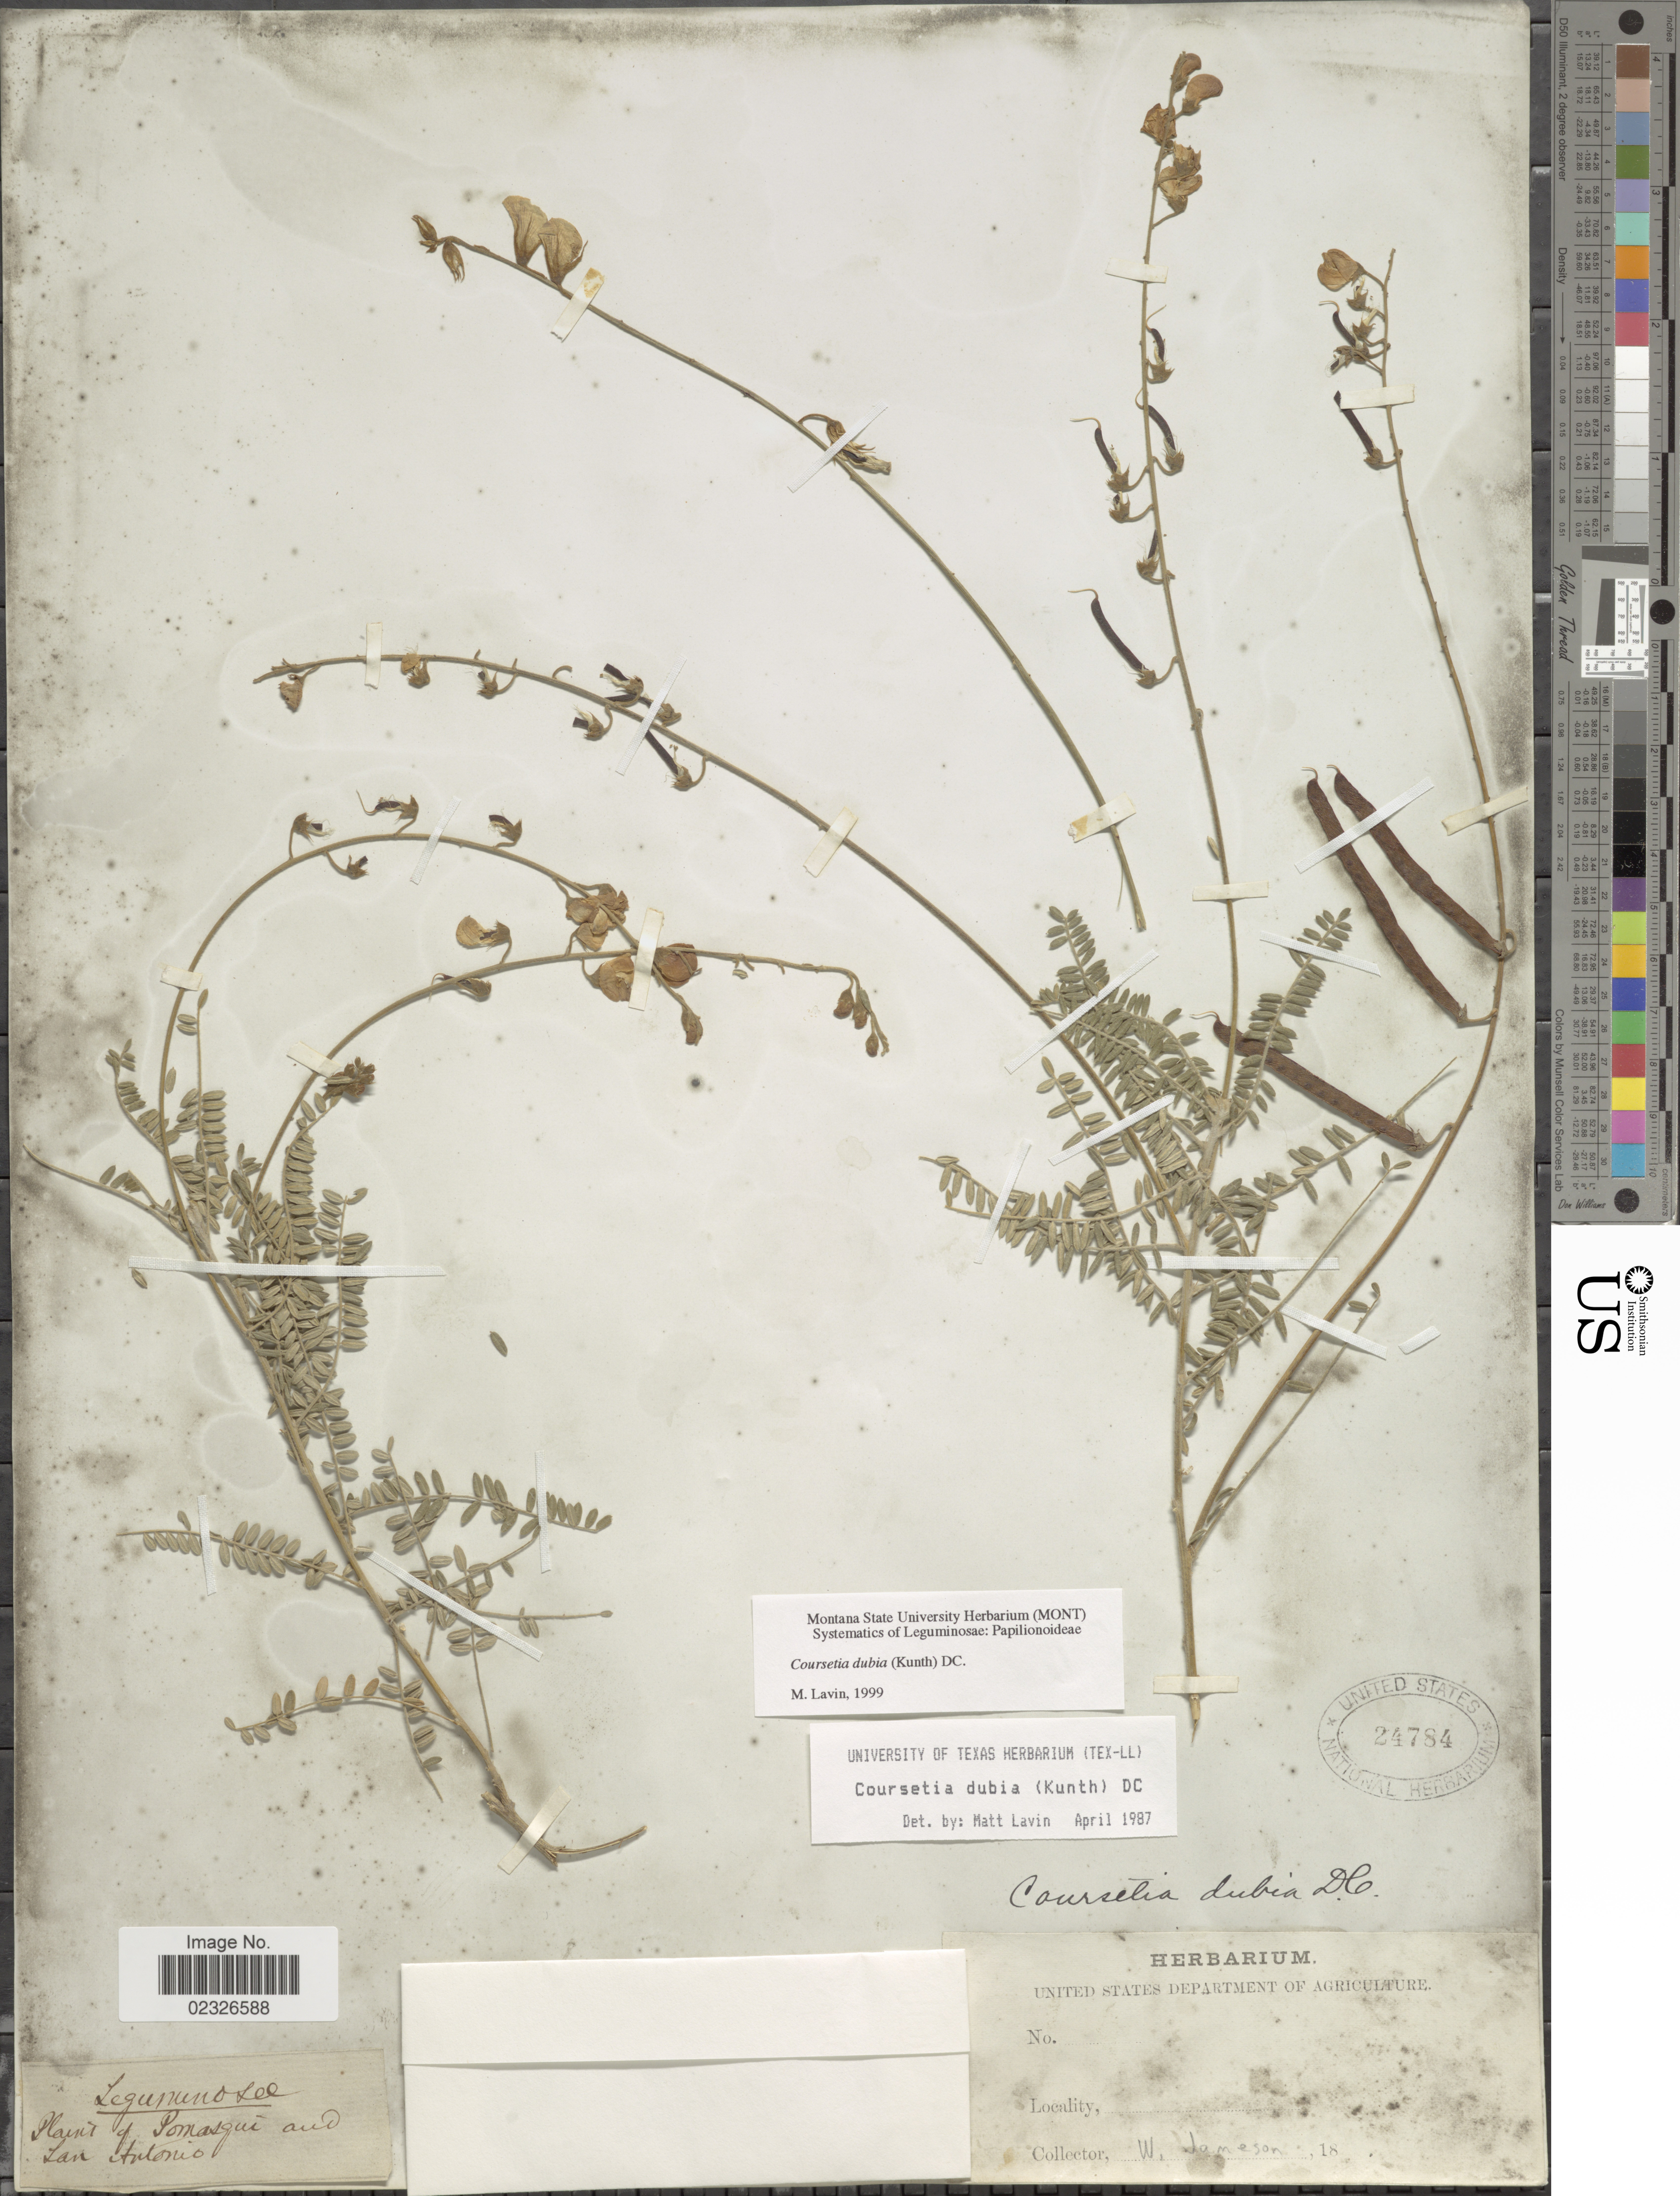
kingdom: Plantae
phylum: Tracheophyta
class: Magnoliopsida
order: Fabales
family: Fabaceae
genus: Coursetia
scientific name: Coursetia dubia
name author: (Kunth) DC.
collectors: W. Jameson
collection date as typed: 18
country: Ecuador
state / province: Pichincha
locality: Pomasqui and San Antonio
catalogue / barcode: US 24784